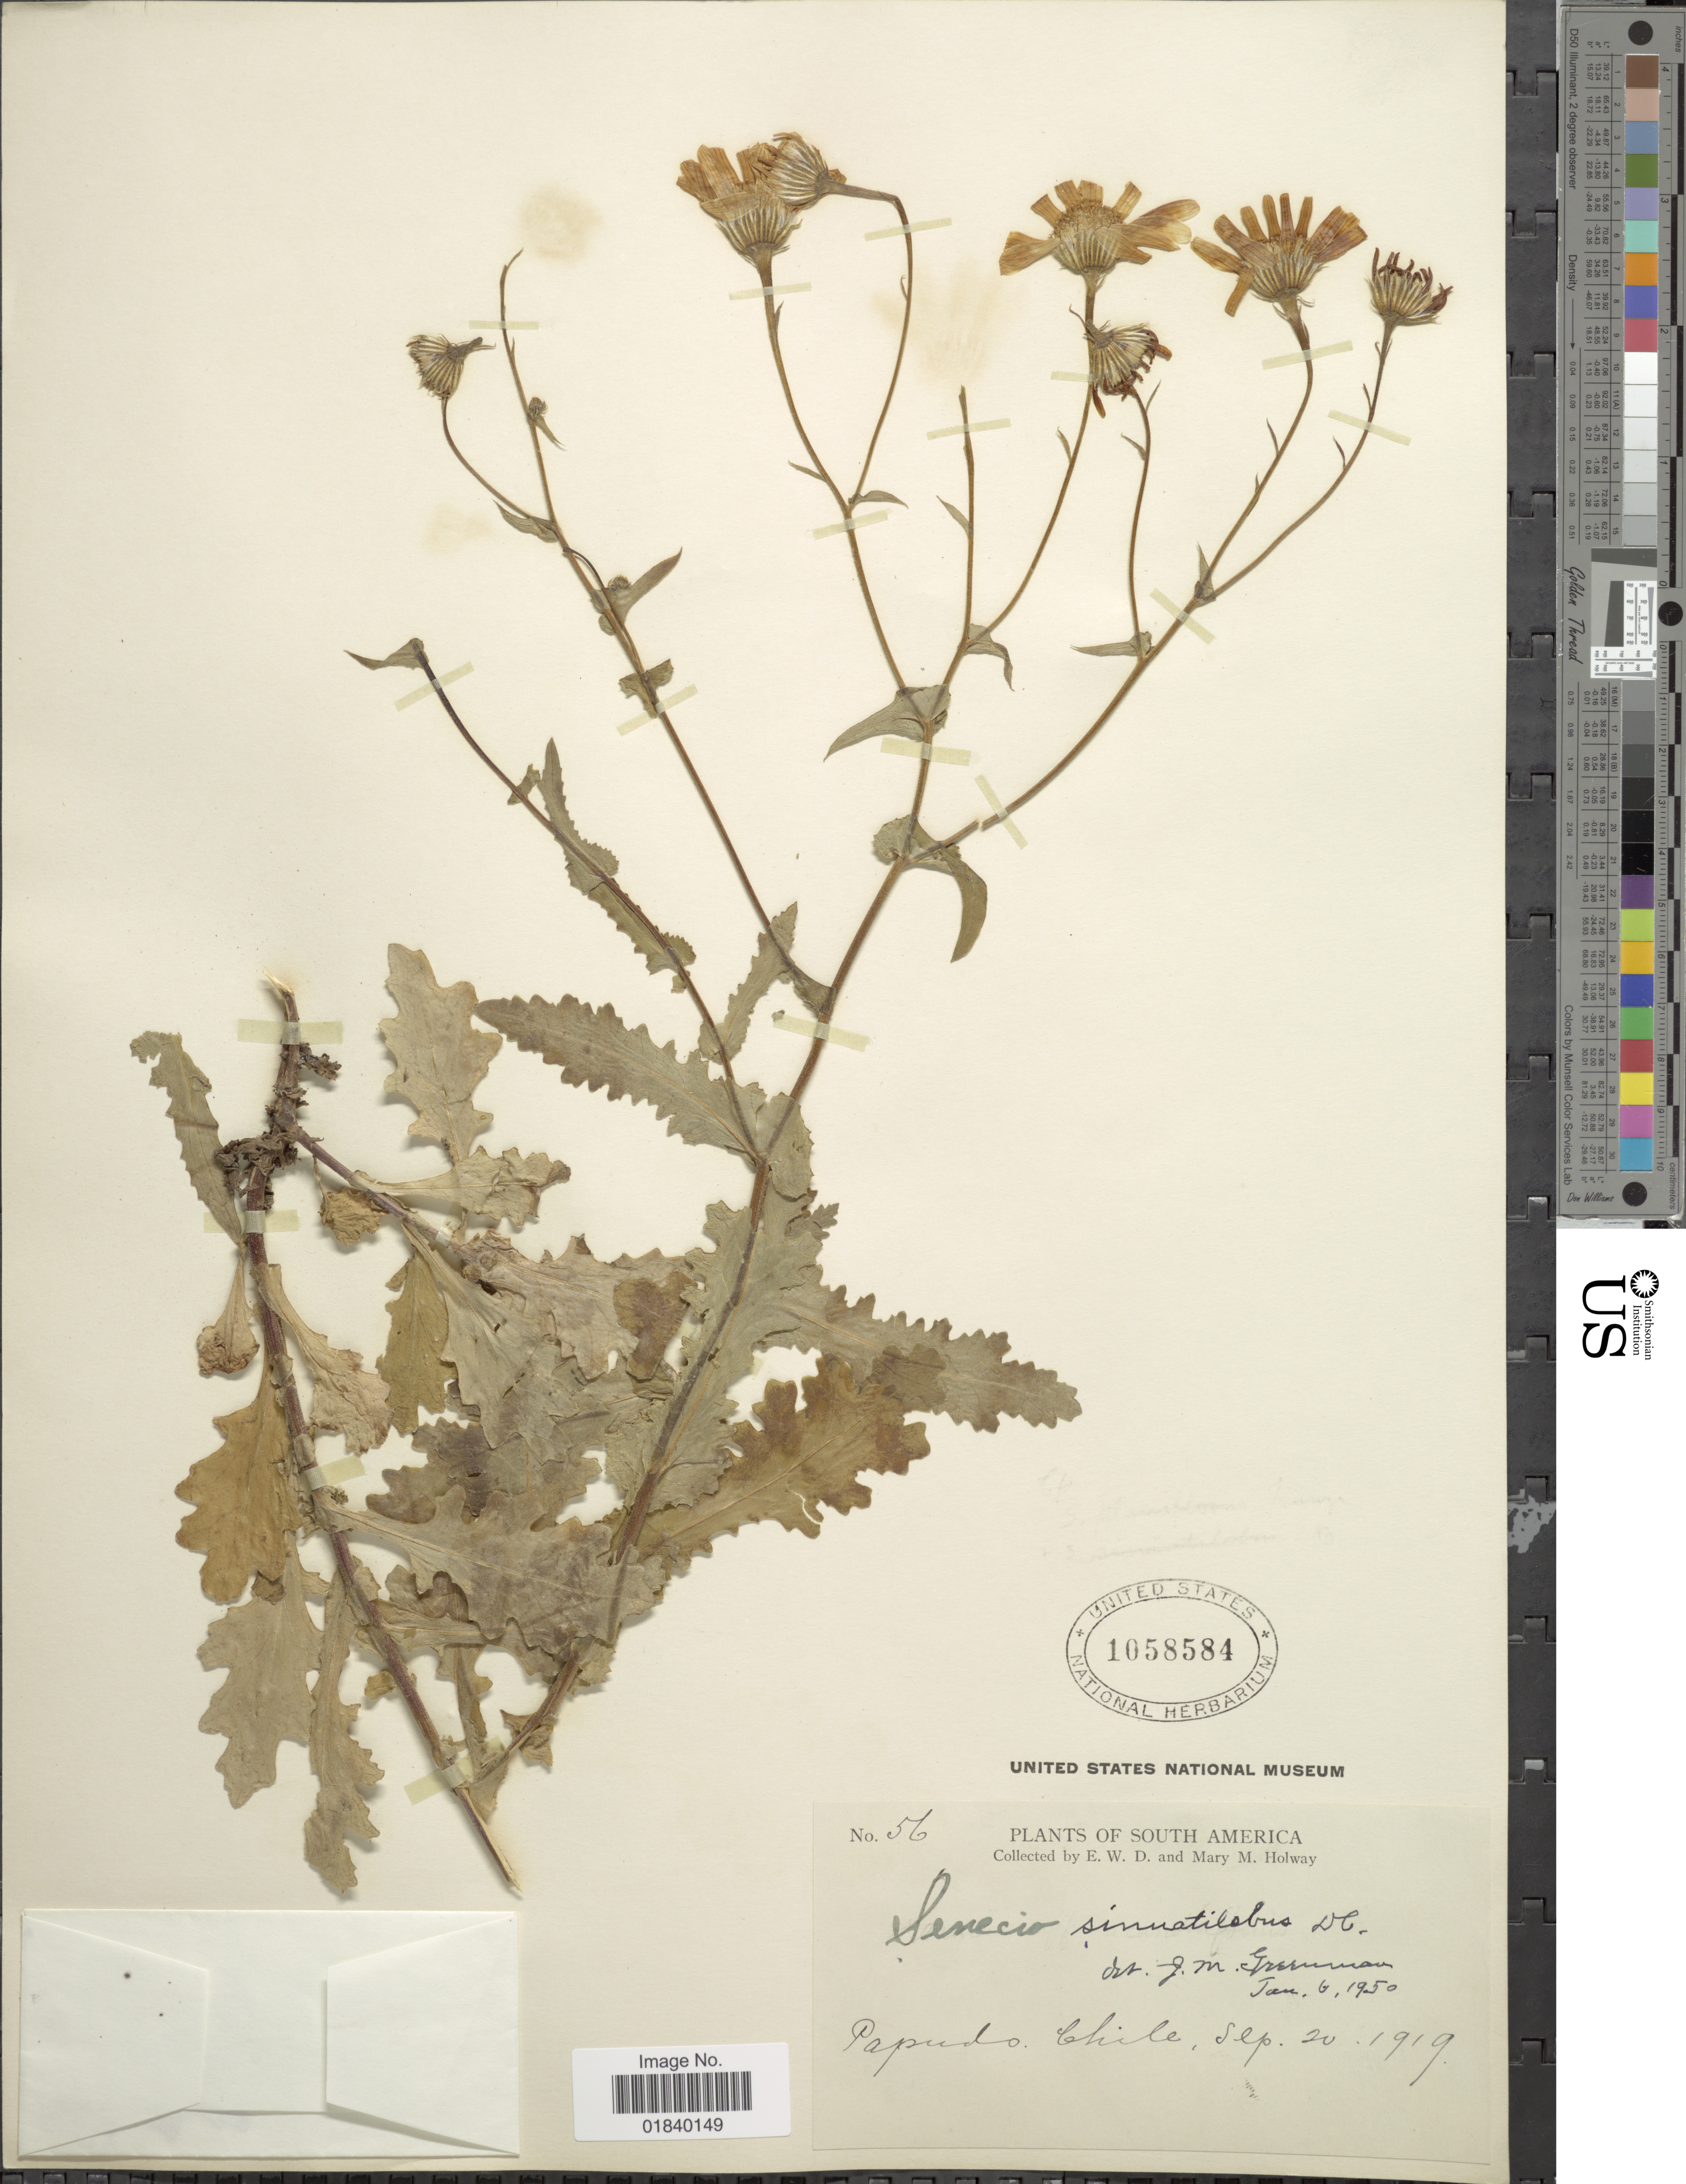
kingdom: Plantae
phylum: Tracheophyta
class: Magnoliopsida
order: Asterales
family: Asteraceae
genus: Senecio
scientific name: Senecio sinuatilobus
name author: DC.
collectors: E. W. D. Holway & M. M. Holway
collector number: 56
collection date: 1919-09-20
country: Chile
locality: South America. Papudo Chile.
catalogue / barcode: US 1058584